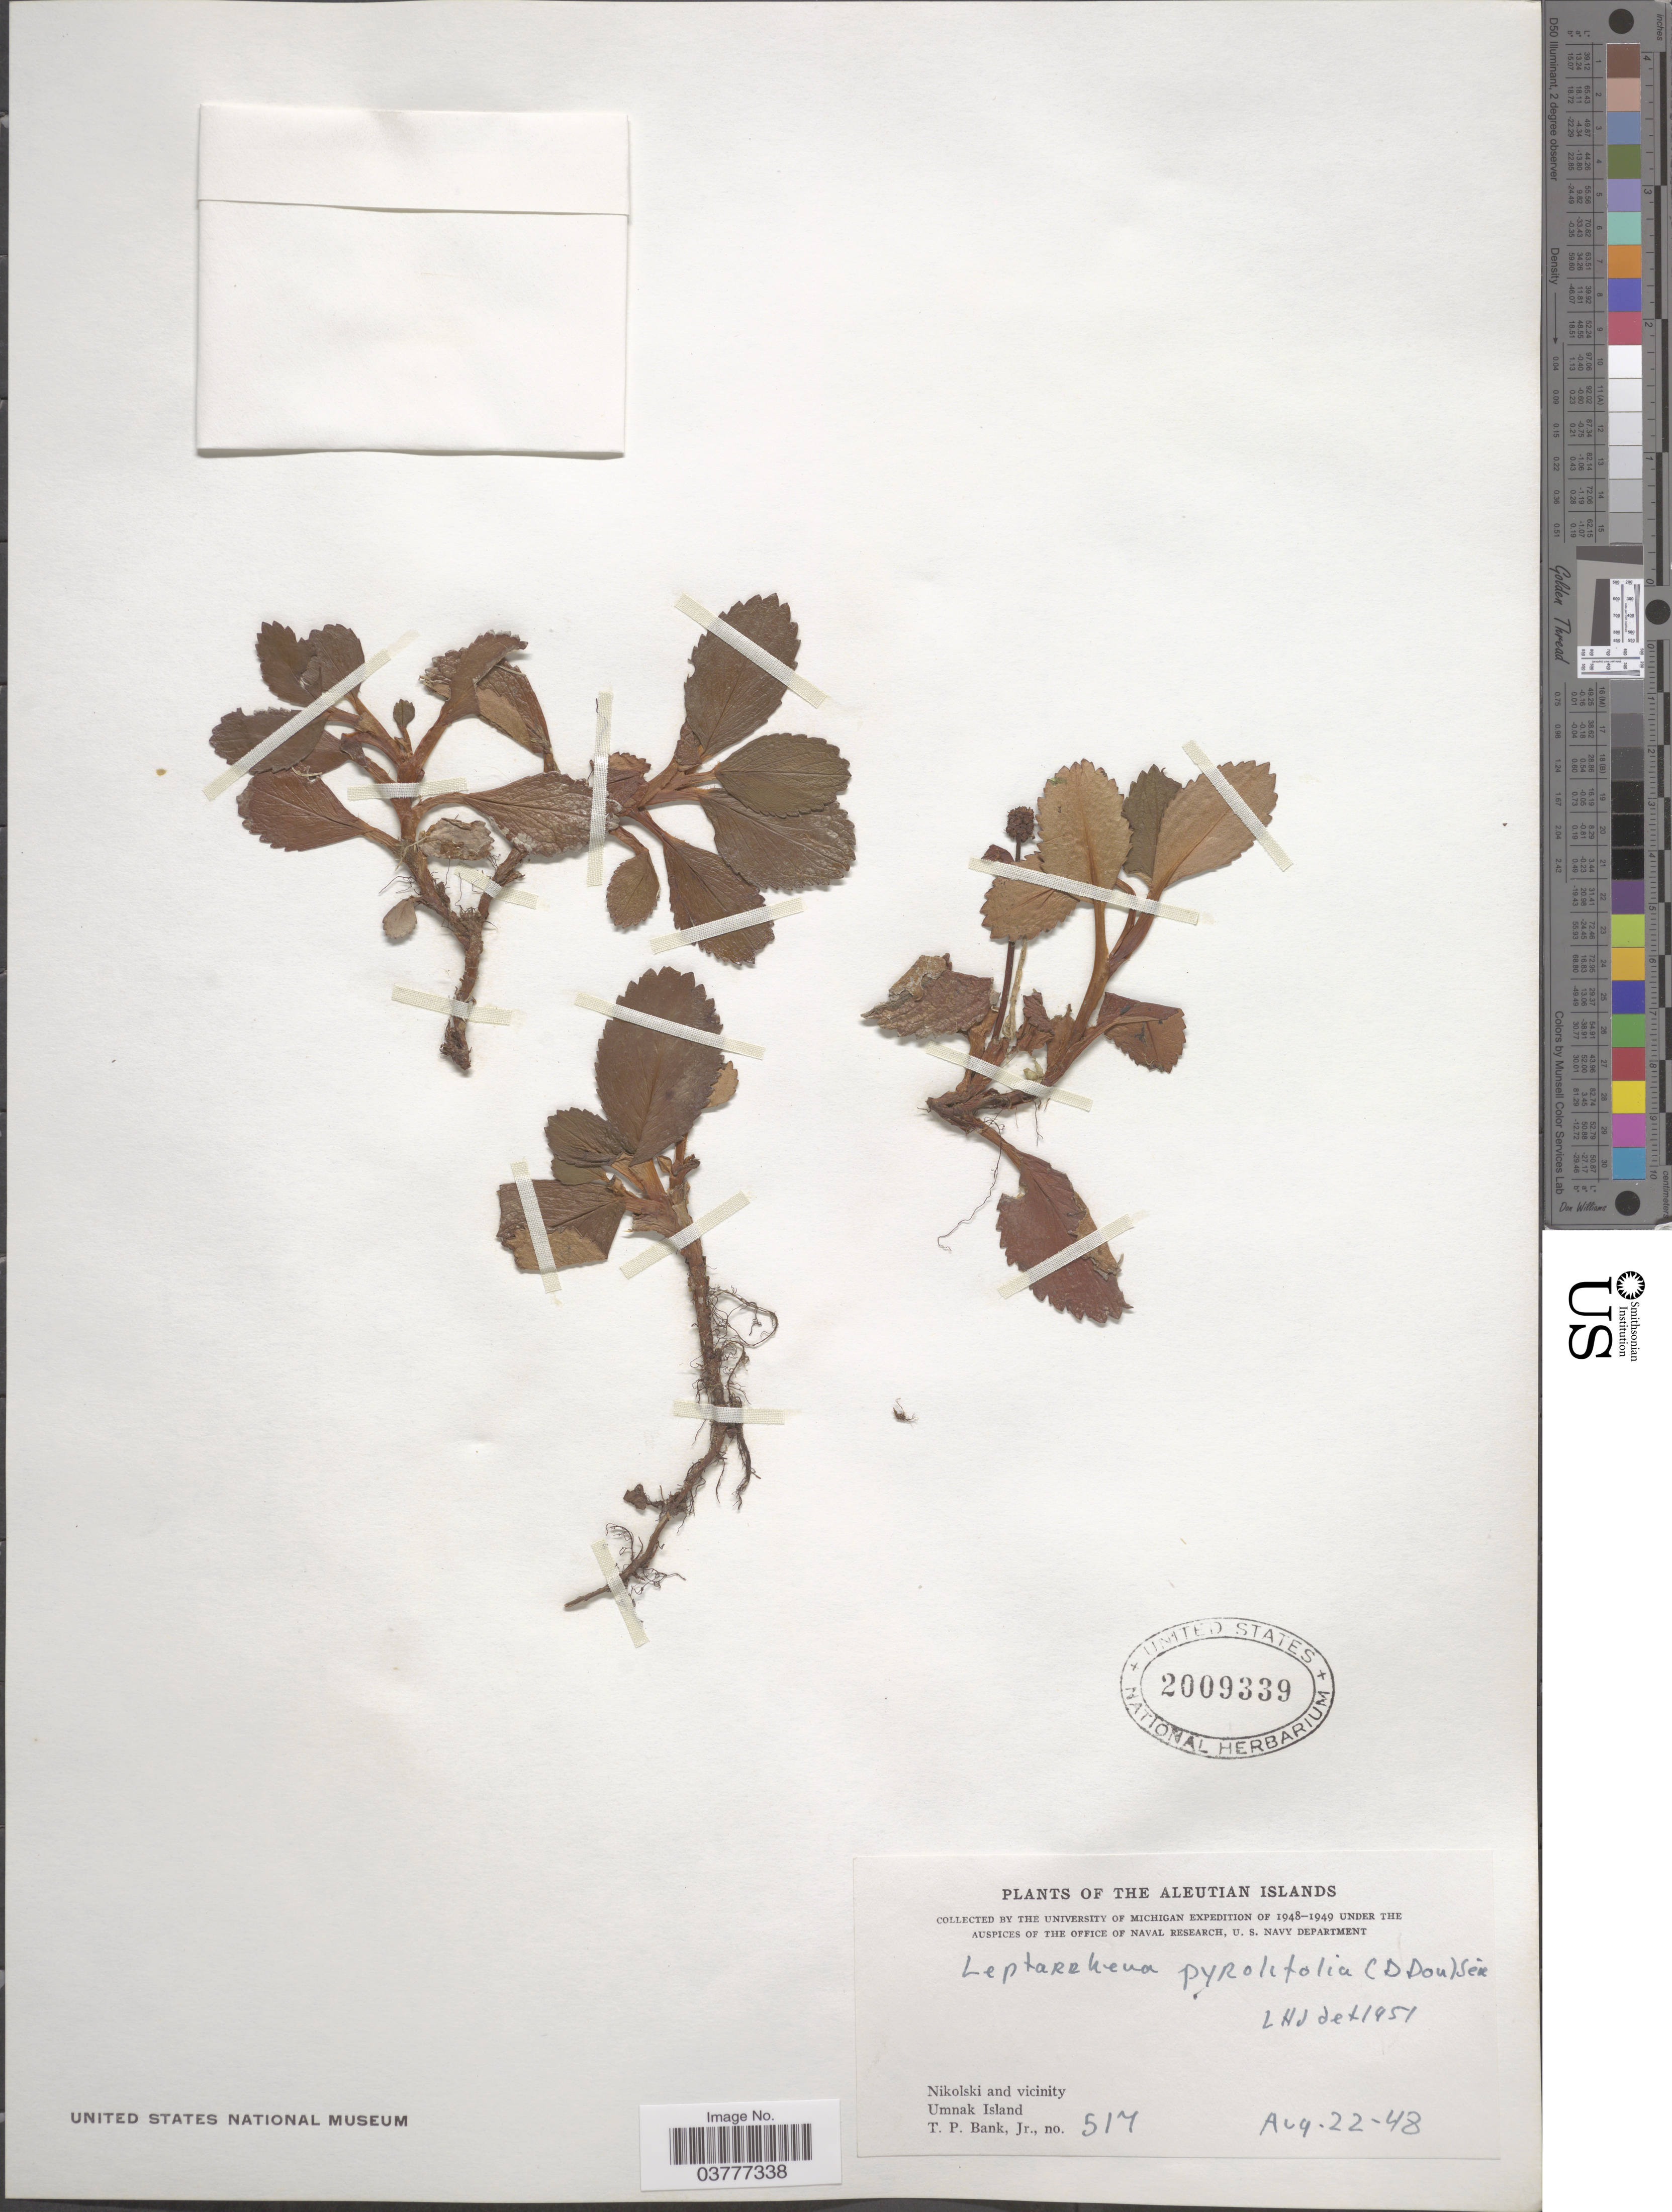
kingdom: Plantae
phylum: Tracheophyta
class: Magnoliopsida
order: Saxifragales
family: Saxifragaceae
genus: Leptarrhena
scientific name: Leptarrhena pyrolifolia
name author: (D. Don) Ser.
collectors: T. Bank Jr.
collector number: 517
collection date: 1948-08-22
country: United States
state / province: Alaska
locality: The Aleutian Islands. Nikolski and vicinity. Umnak Island.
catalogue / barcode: US 2009339